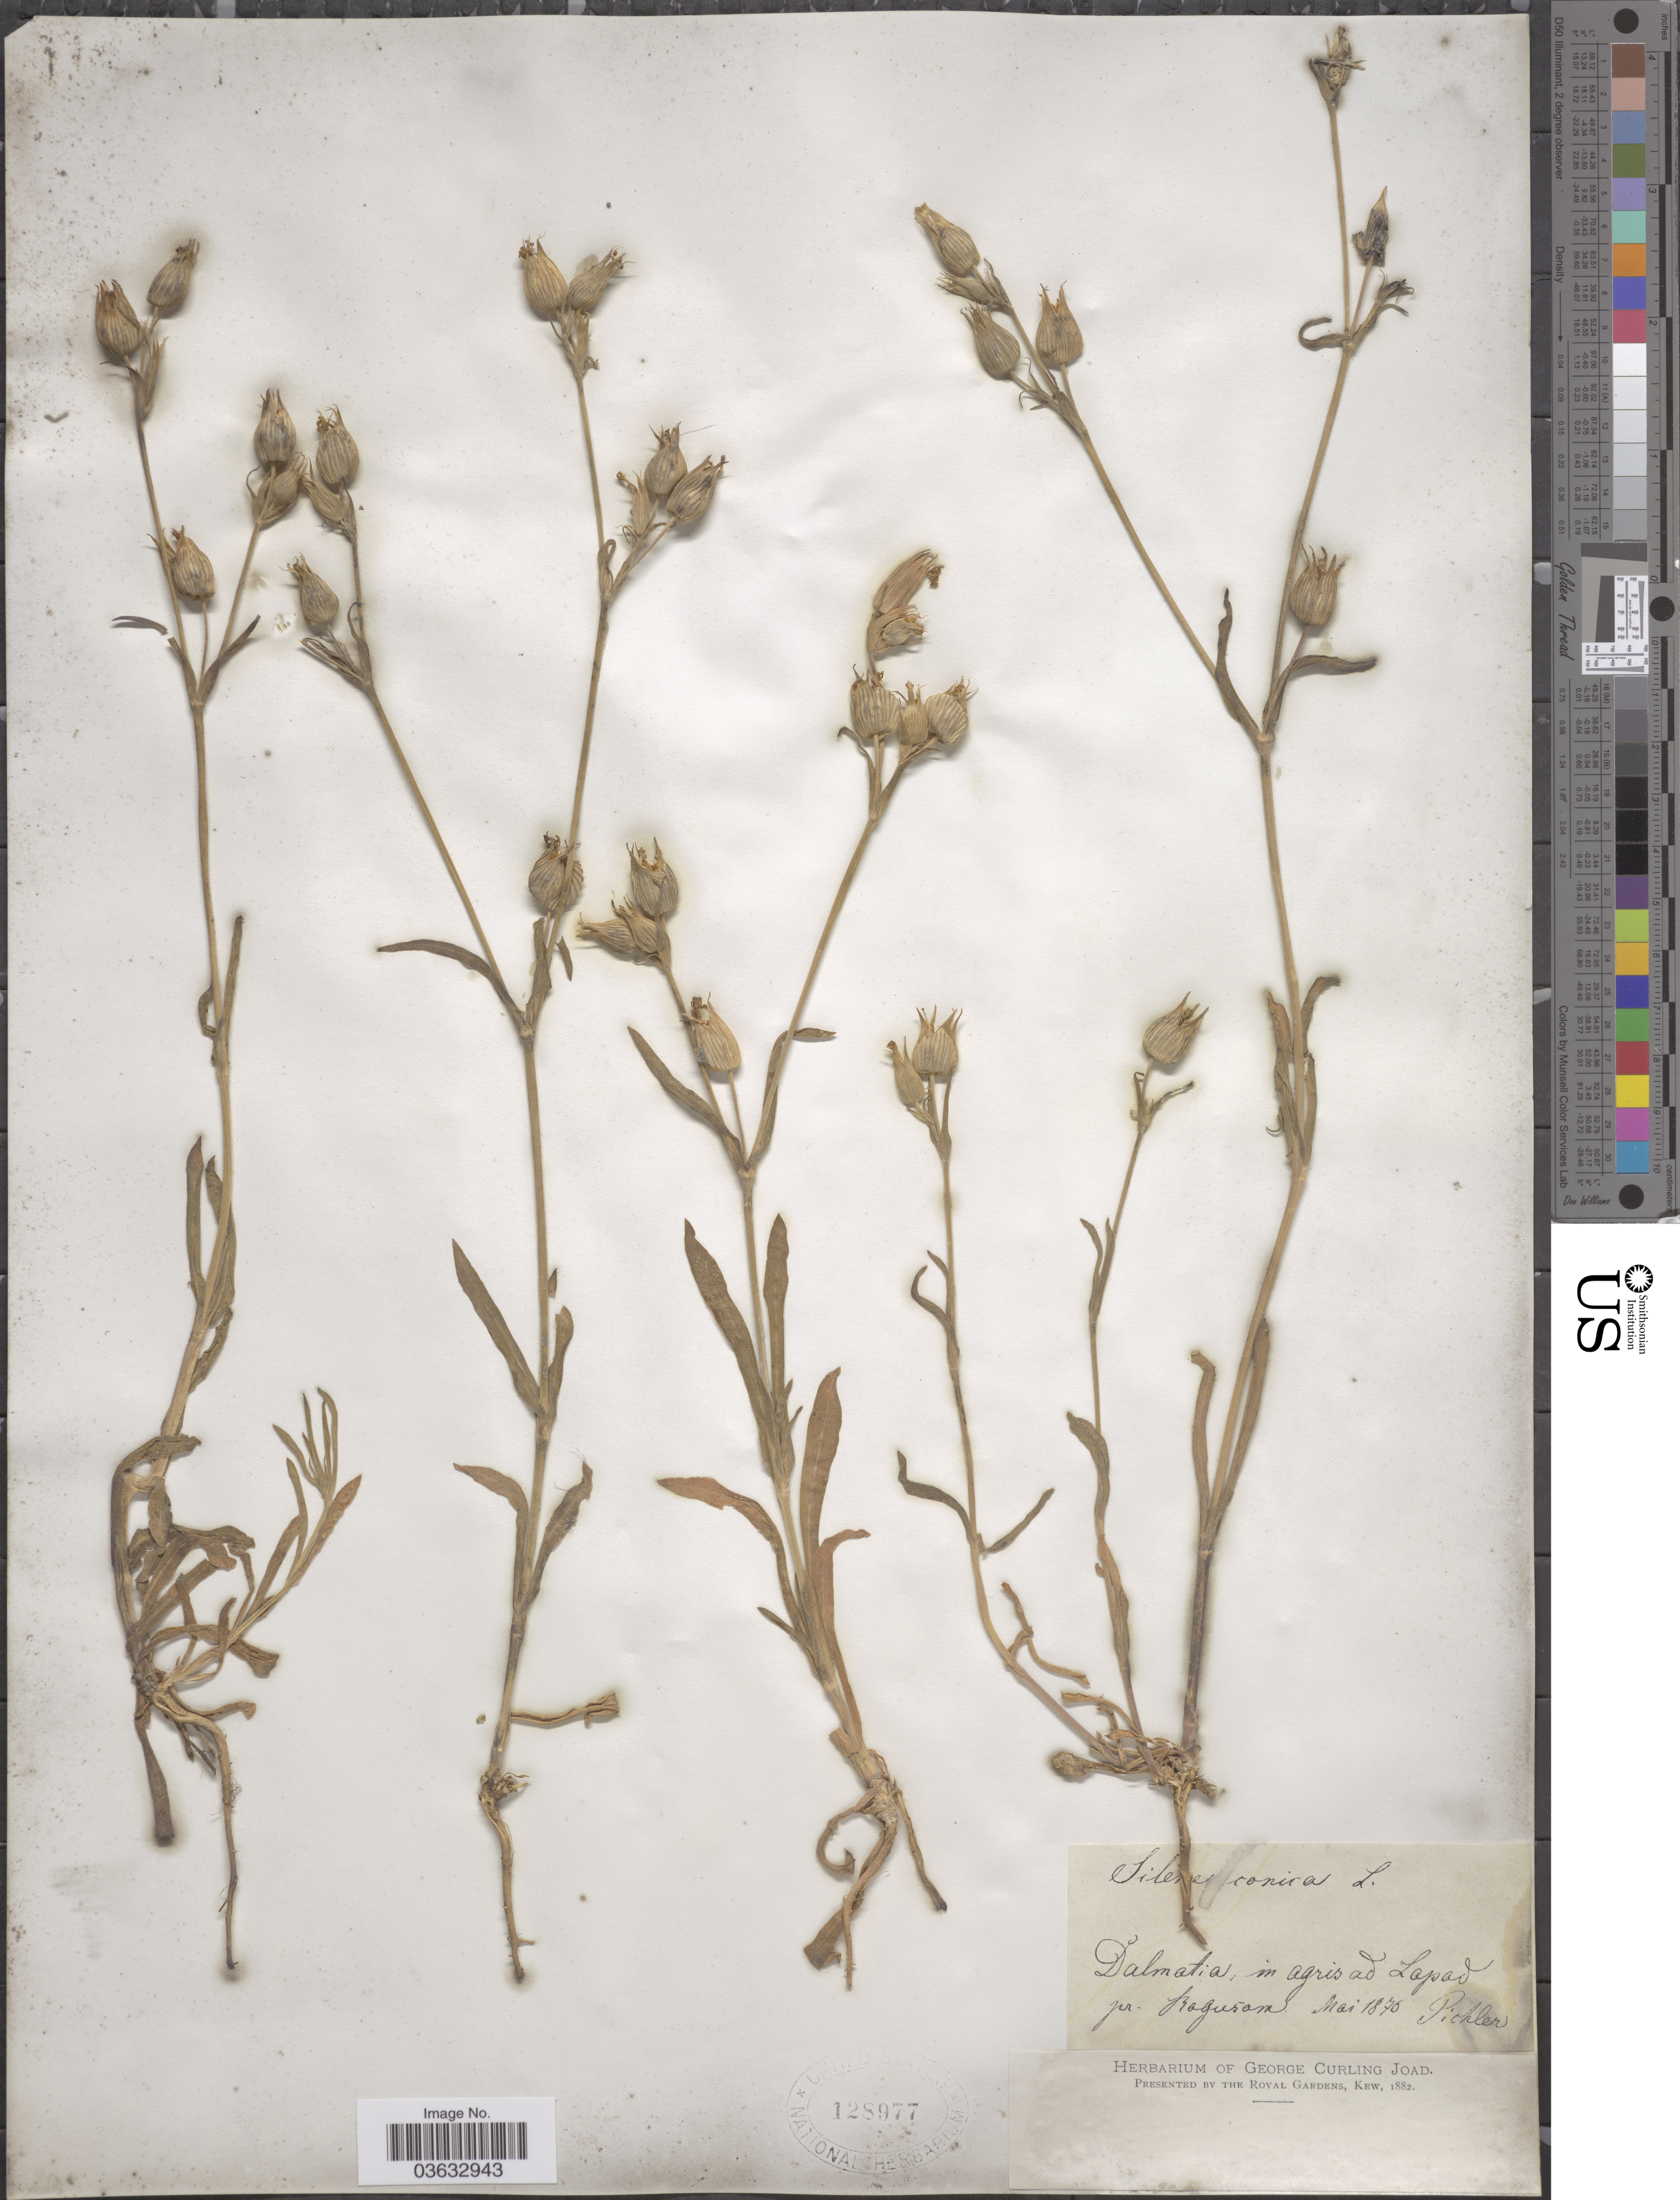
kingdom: Plantae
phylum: Tracheophyta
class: Magnoliopsida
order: Caryophyllales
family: Caryophyllaceae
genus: Silene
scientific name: Silene conica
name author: L.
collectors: Pichler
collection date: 1870-05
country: Croatia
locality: Dalmatia, in agris ad Lapad pr. Ragusam.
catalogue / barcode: US 128977